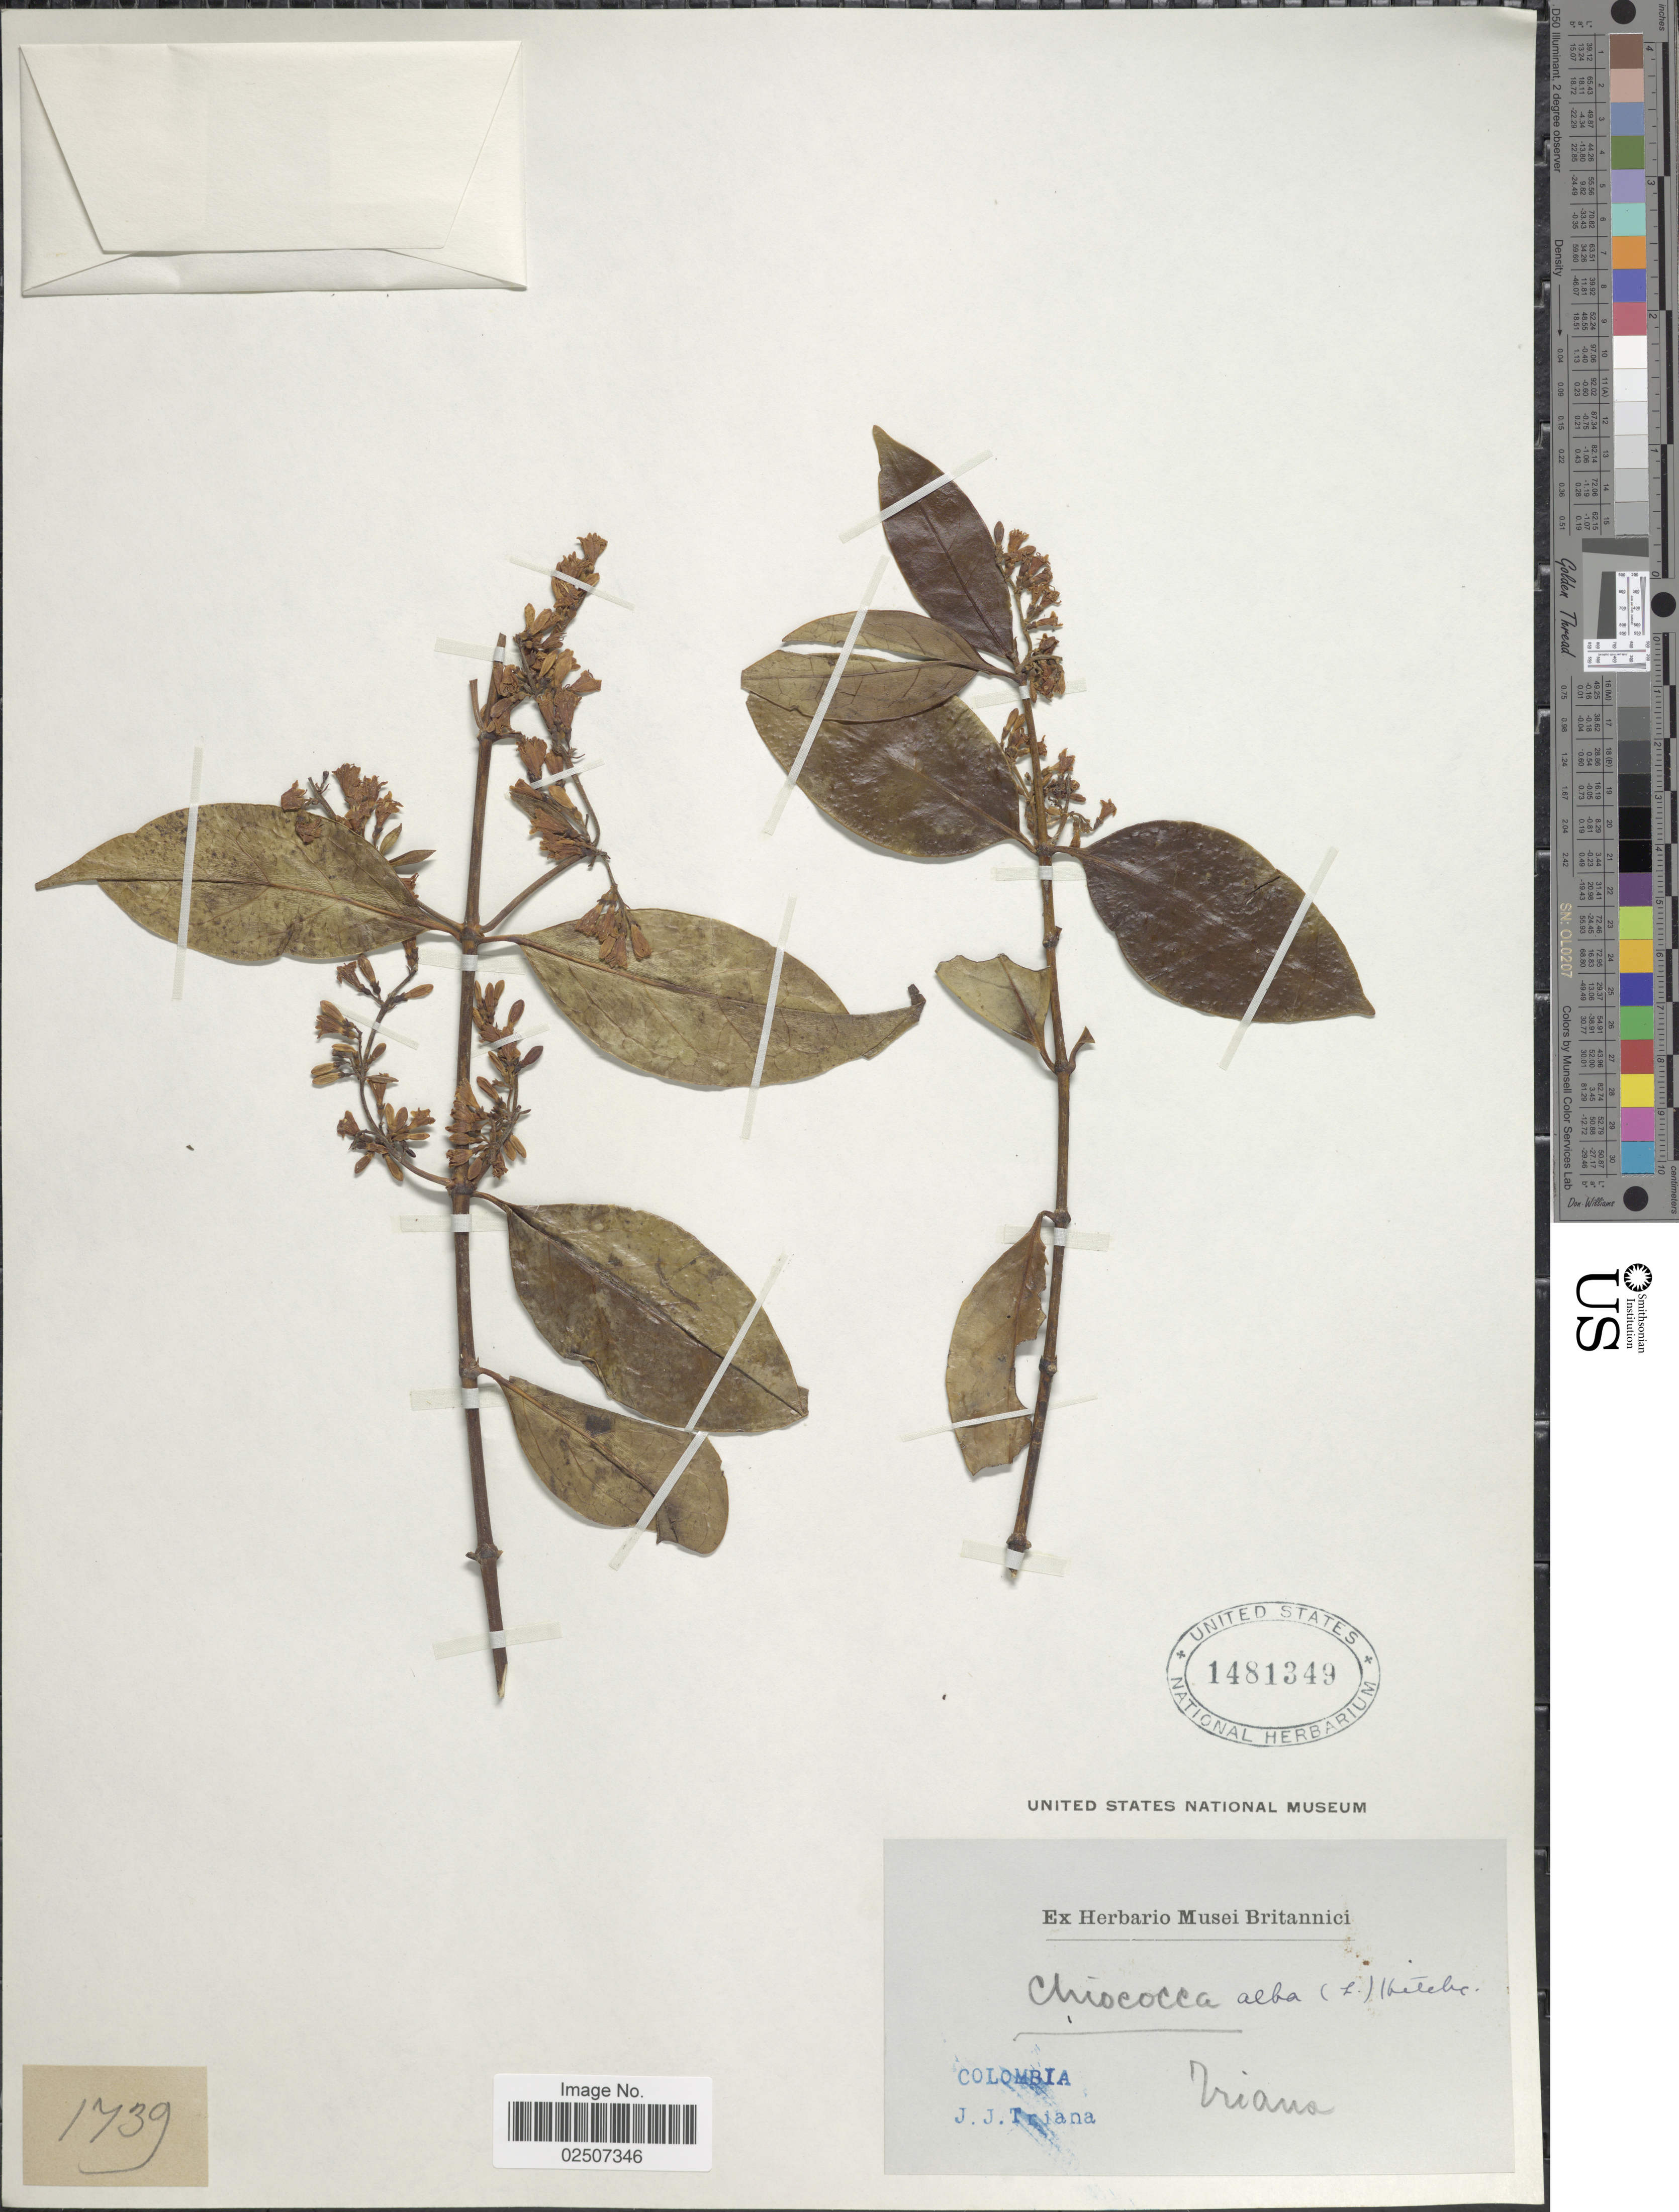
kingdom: Plantae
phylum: Tracheophyta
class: Magnoliopsida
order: Gentianales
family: Rubiaceae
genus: Chiococca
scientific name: Chiococca alba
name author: (L.) Hitchc.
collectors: J. J. Triana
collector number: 1739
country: Colombia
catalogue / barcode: US 1481349